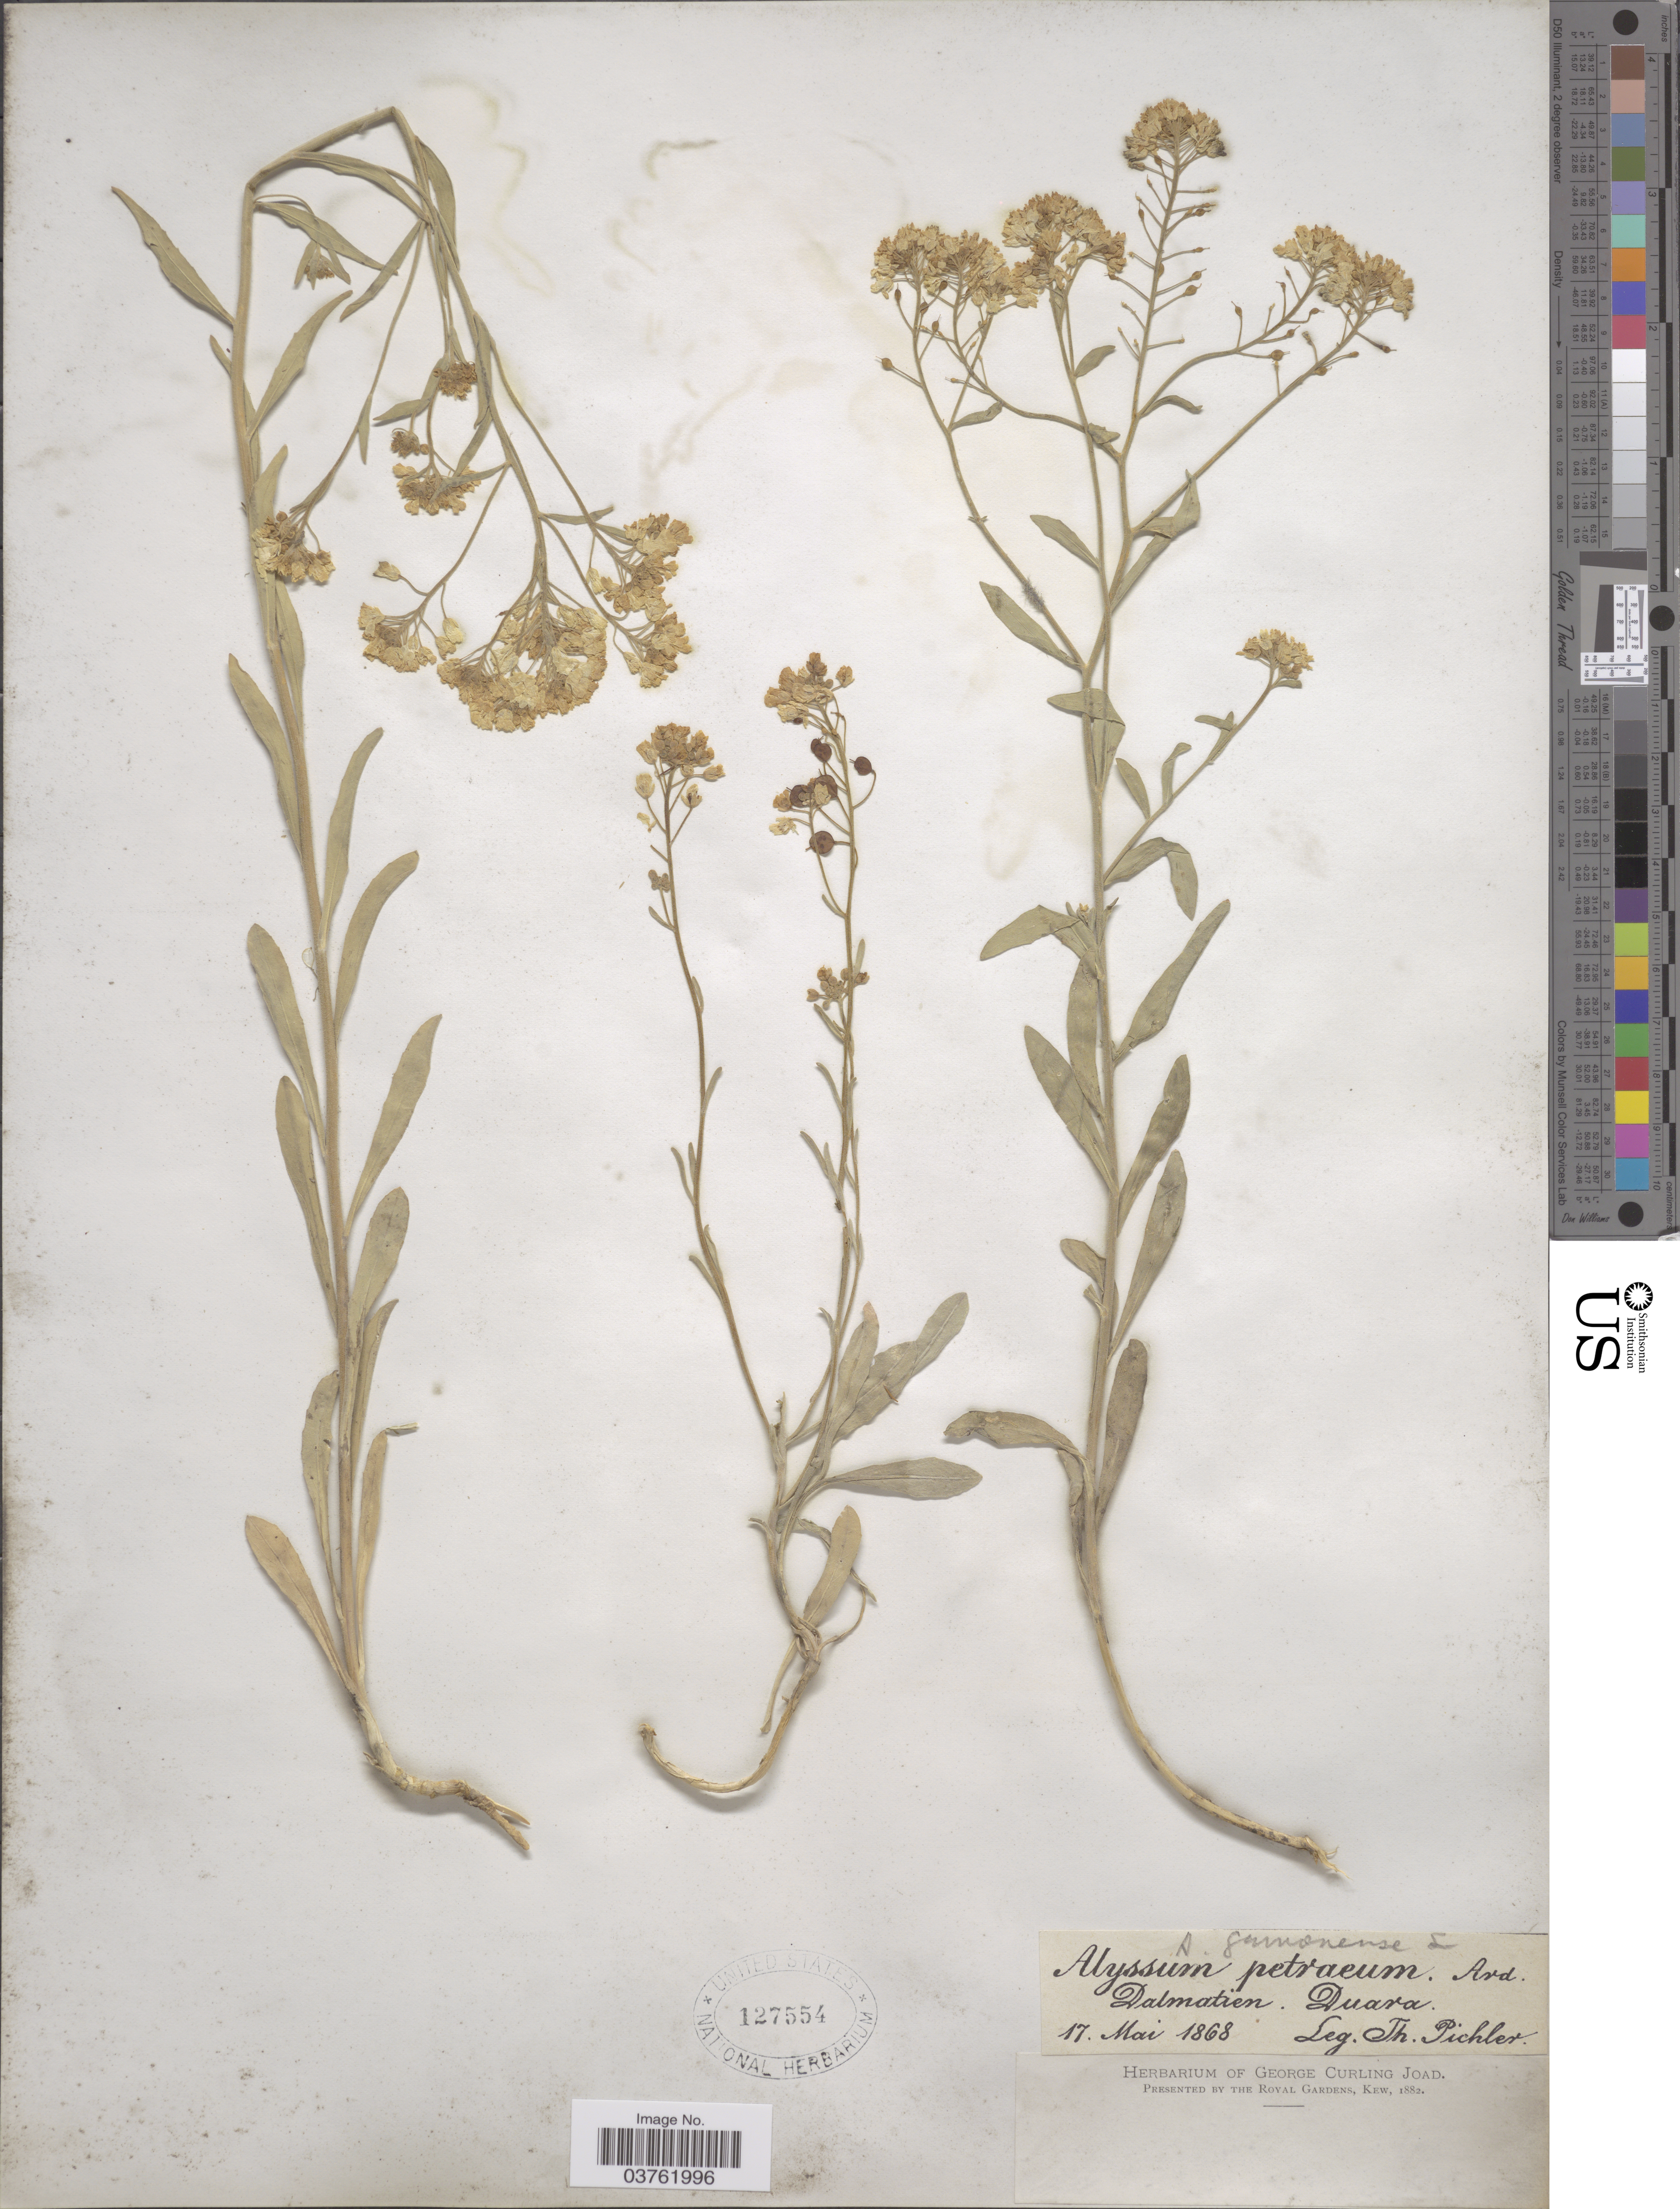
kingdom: Plantae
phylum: Tracheophyta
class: Magnoliopsida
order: Brassicales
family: Brassicaceae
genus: Alyssum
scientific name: Alyssum gemonense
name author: L.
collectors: T. Pichler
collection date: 1868-05-17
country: Croatia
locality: Dalmatien. Duara.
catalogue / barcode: US 127554